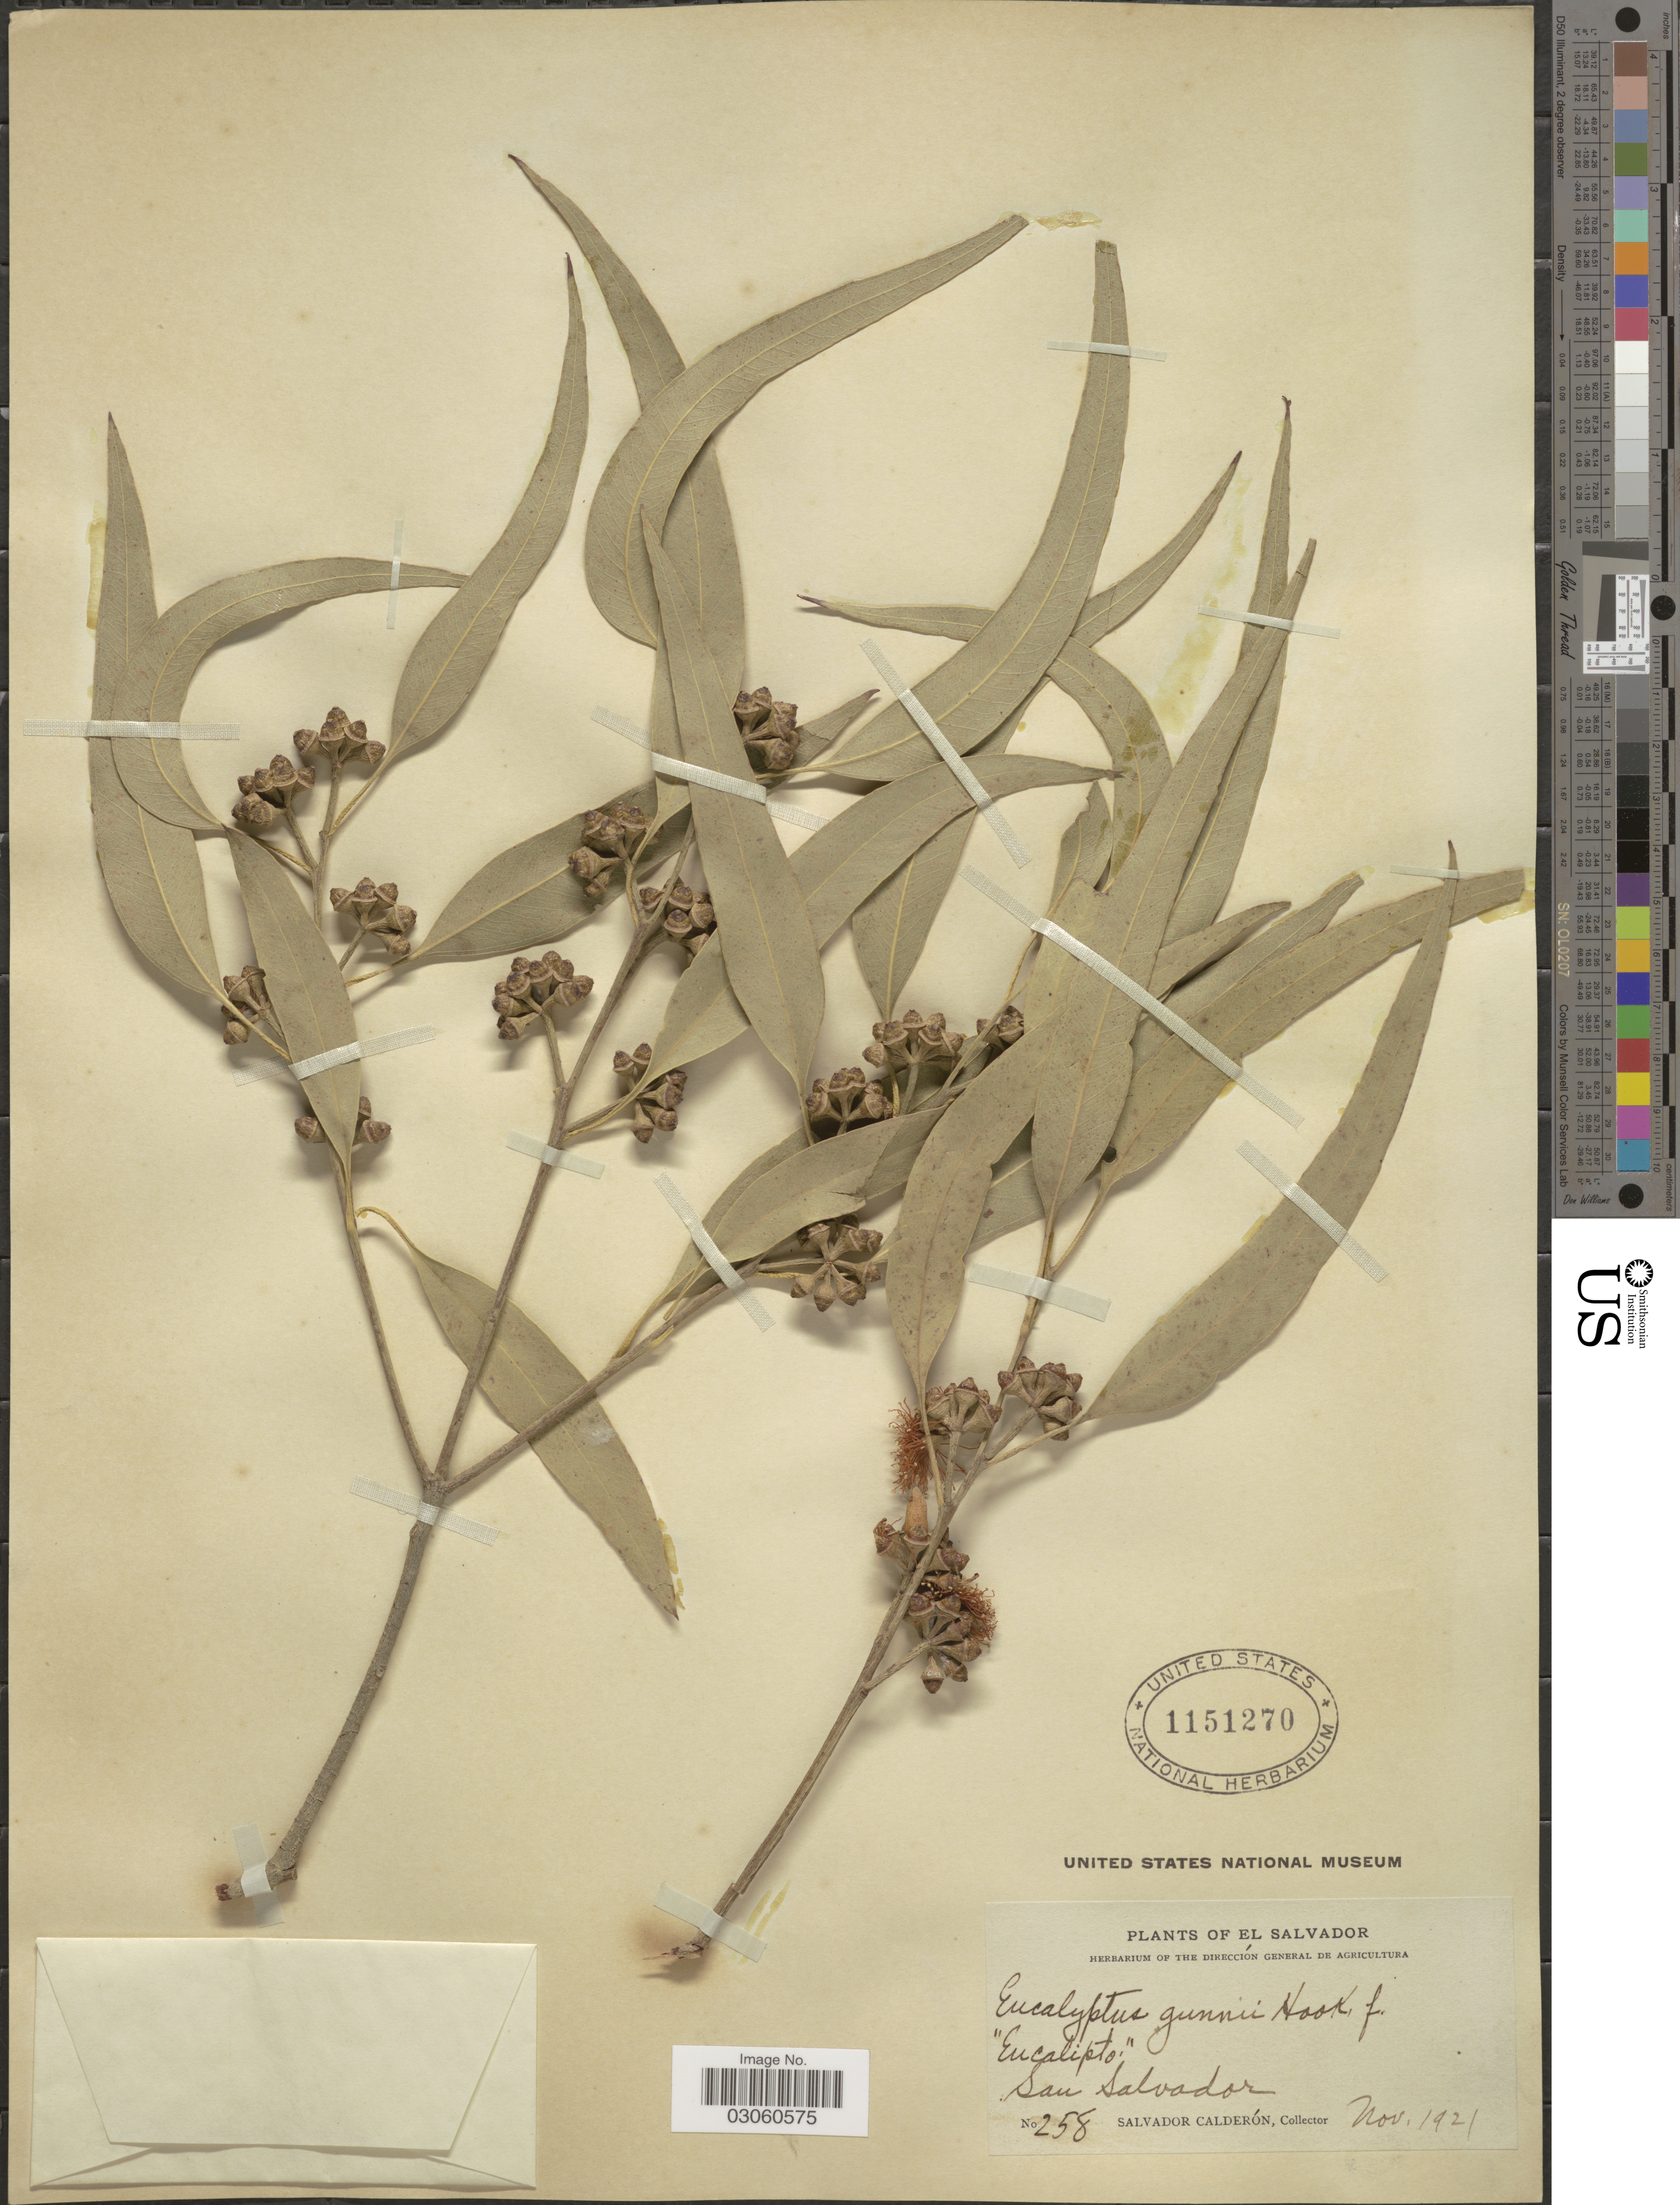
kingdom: Plantae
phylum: Tracheophyta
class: Magnoliopsida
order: Myrtales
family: Myrtaceae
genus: Eucalyptus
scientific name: Eucalyptus gunnii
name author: Hook. f.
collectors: S. Calderón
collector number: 258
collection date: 1921-11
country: El Salvador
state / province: San Salvador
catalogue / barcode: US 1151270